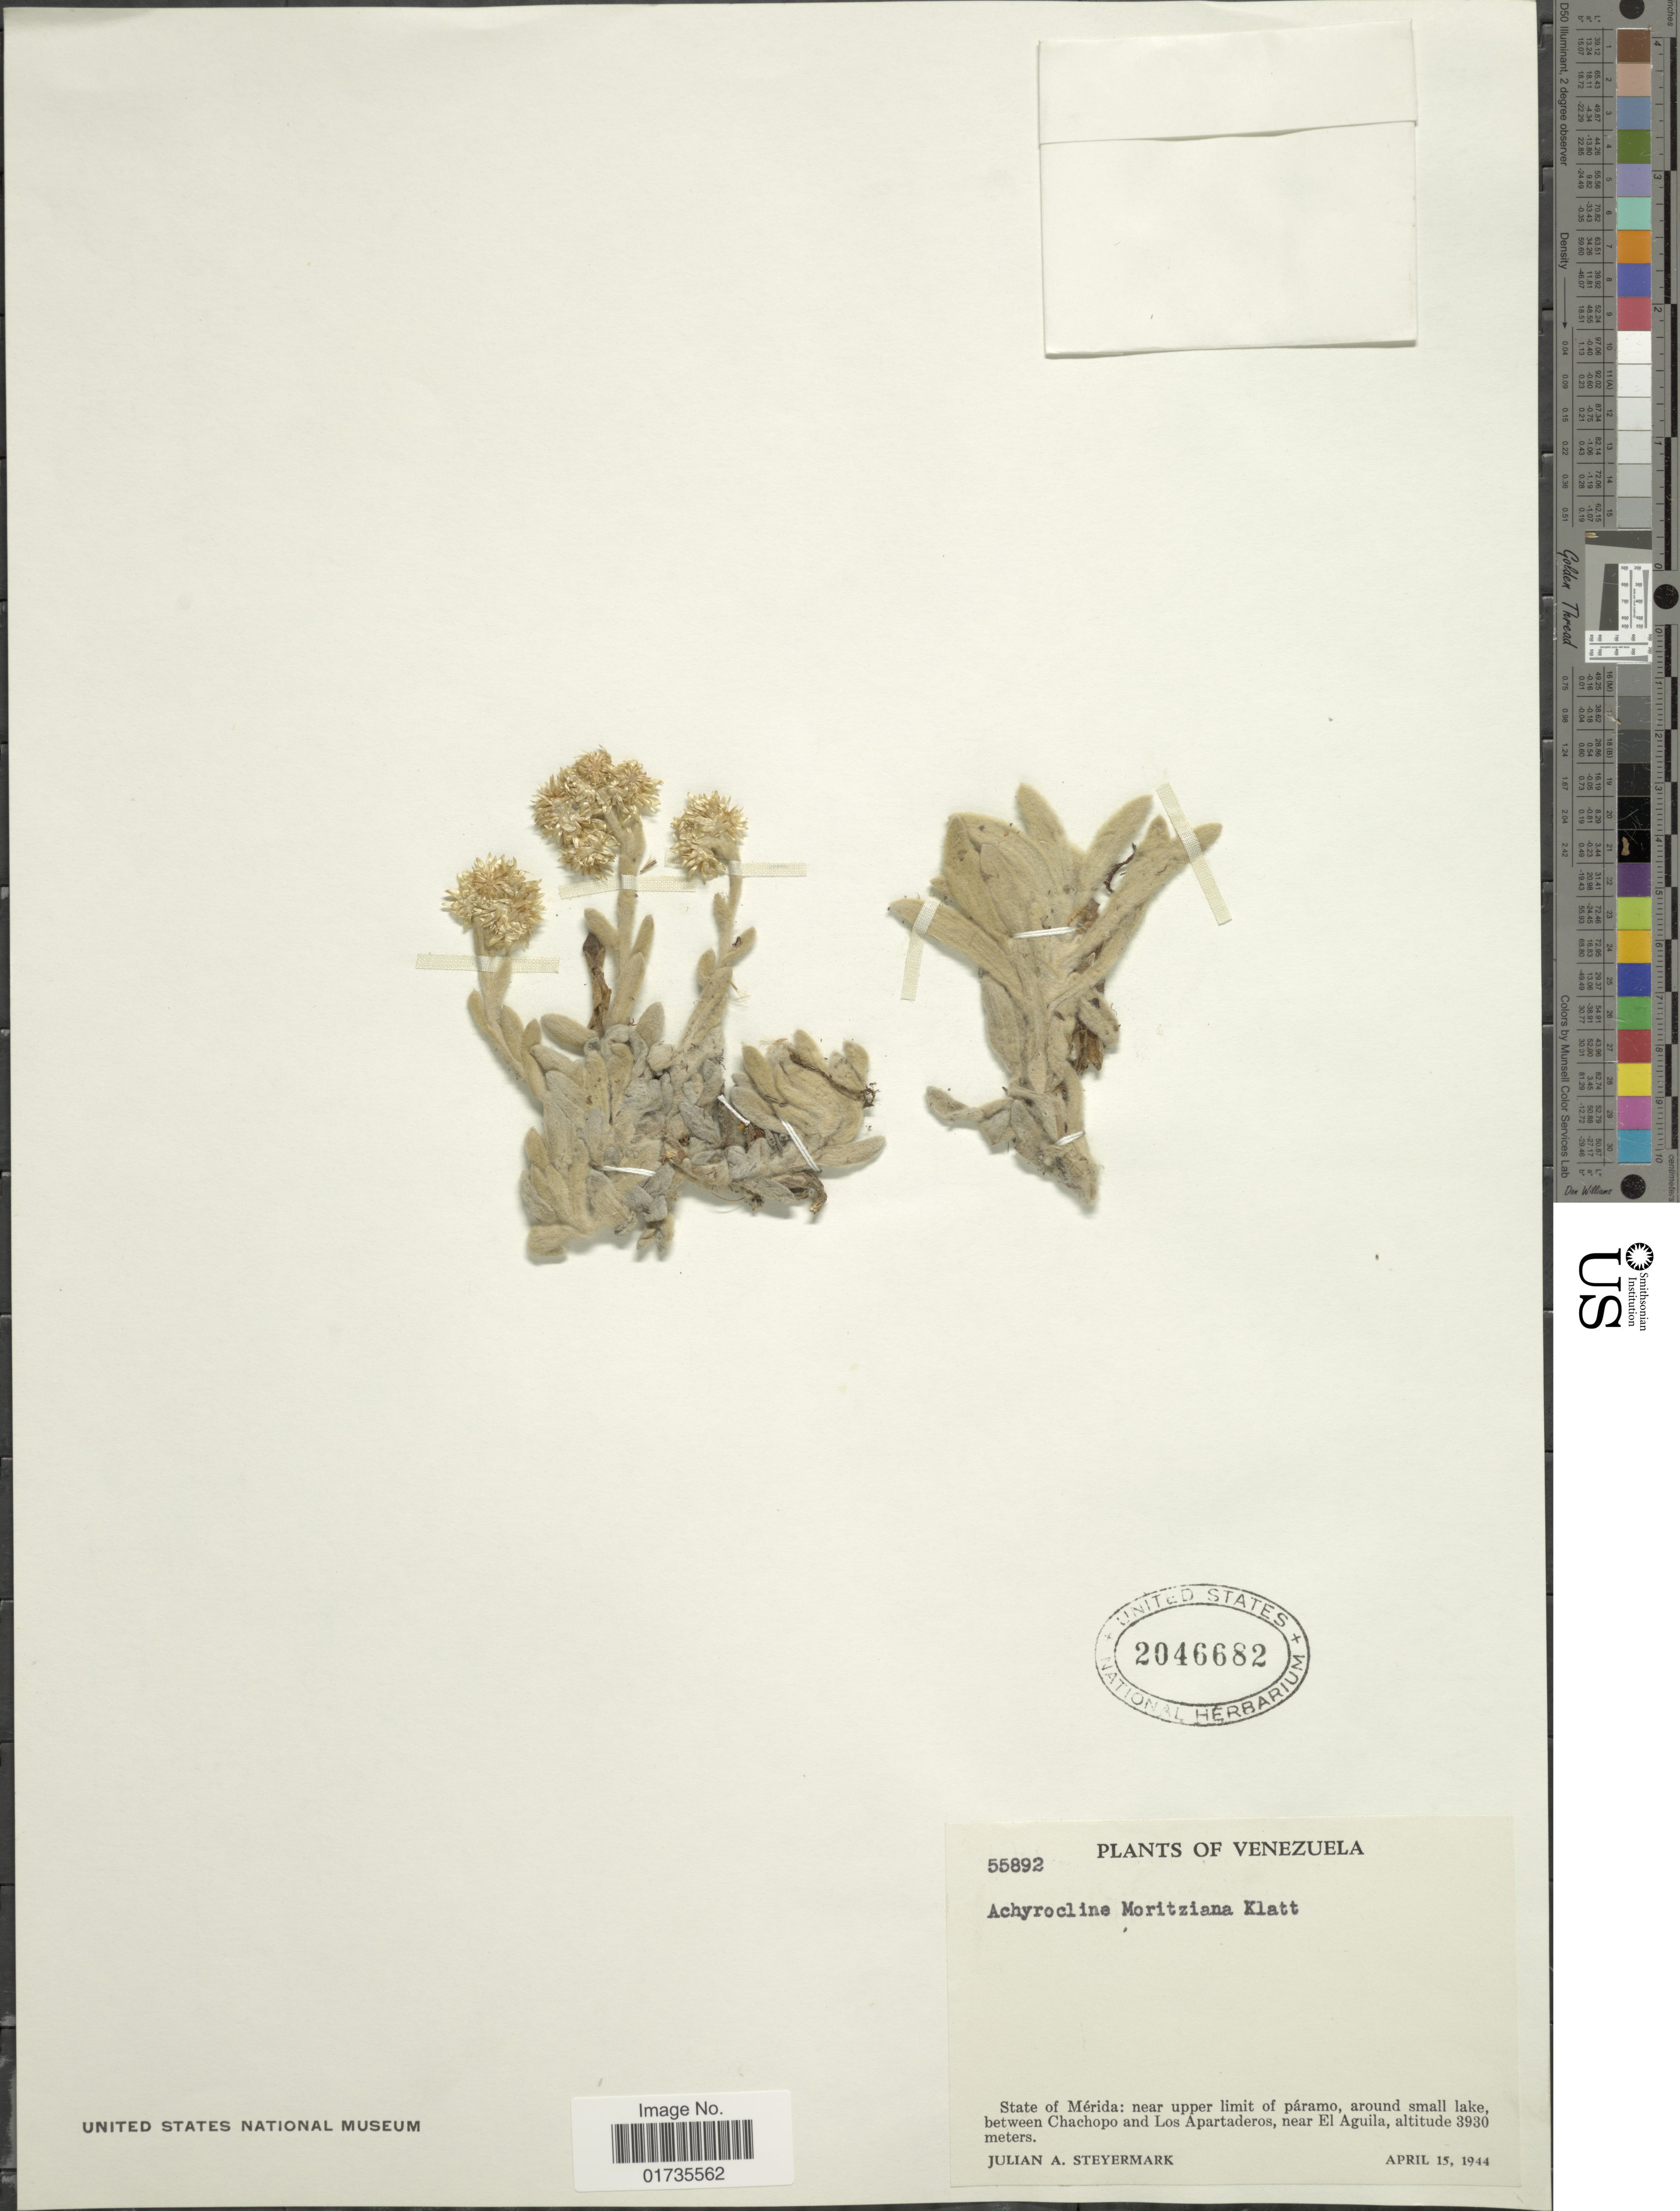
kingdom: Plantae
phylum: Tracheophyta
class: Magnoliopsida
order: Asterales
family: Asteraceae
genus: Achyrocline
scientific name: Achyrocline moritzianum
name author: Klatt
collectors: J. Steyermark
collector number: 55892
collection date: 1944-04-15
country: Venezuela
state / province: Mérida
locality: State of Merida: near upper limit of paramo, around small lake, between Chachopo and Los Apartaderos, near El Aguila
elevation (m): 3930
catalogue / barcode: US 2046682